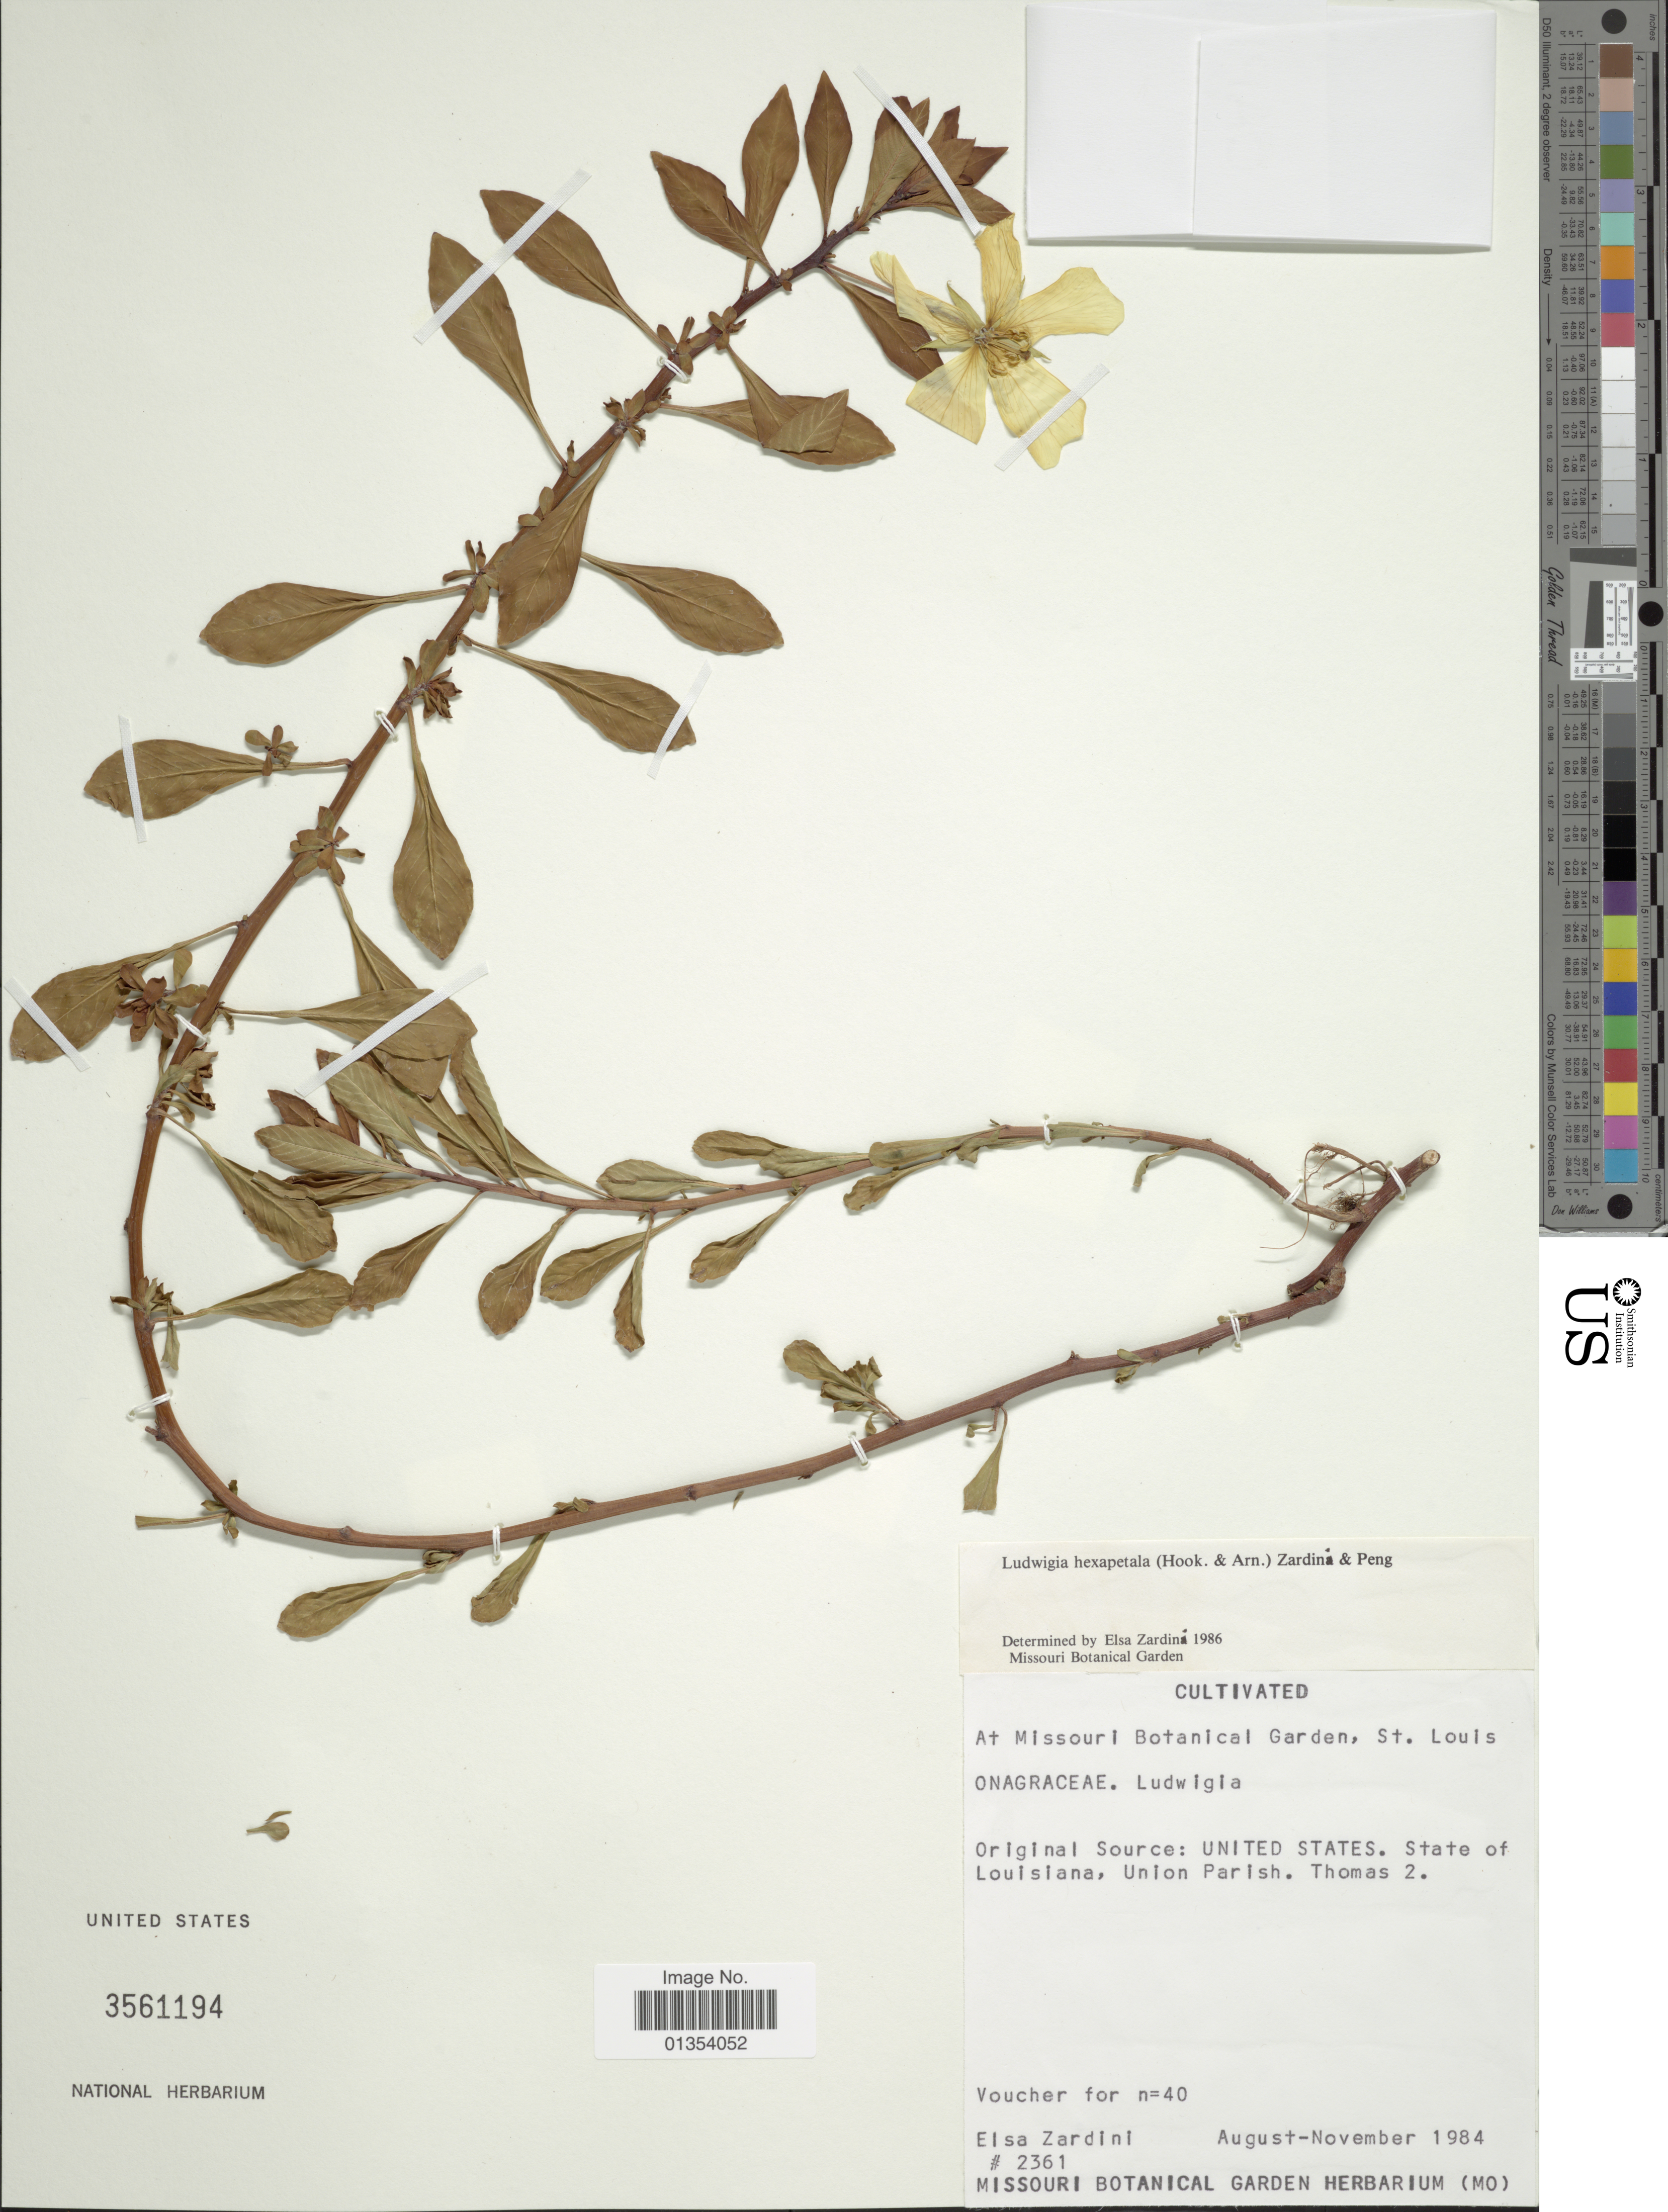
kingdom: Plantae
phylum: Tracheophyta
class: Magnoliopsida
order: Myrtales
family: Onagraceae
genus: Ludwigia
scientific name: Ludwigia hexapetala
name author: (Hook. & Arn.) Zardini et al.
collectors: E. M. Zardini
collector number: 2361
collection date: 1984-08/1984-11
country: United States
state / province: Missouri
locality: At Missouri Botanical Garden, St. Louis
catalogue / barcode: US 3561194